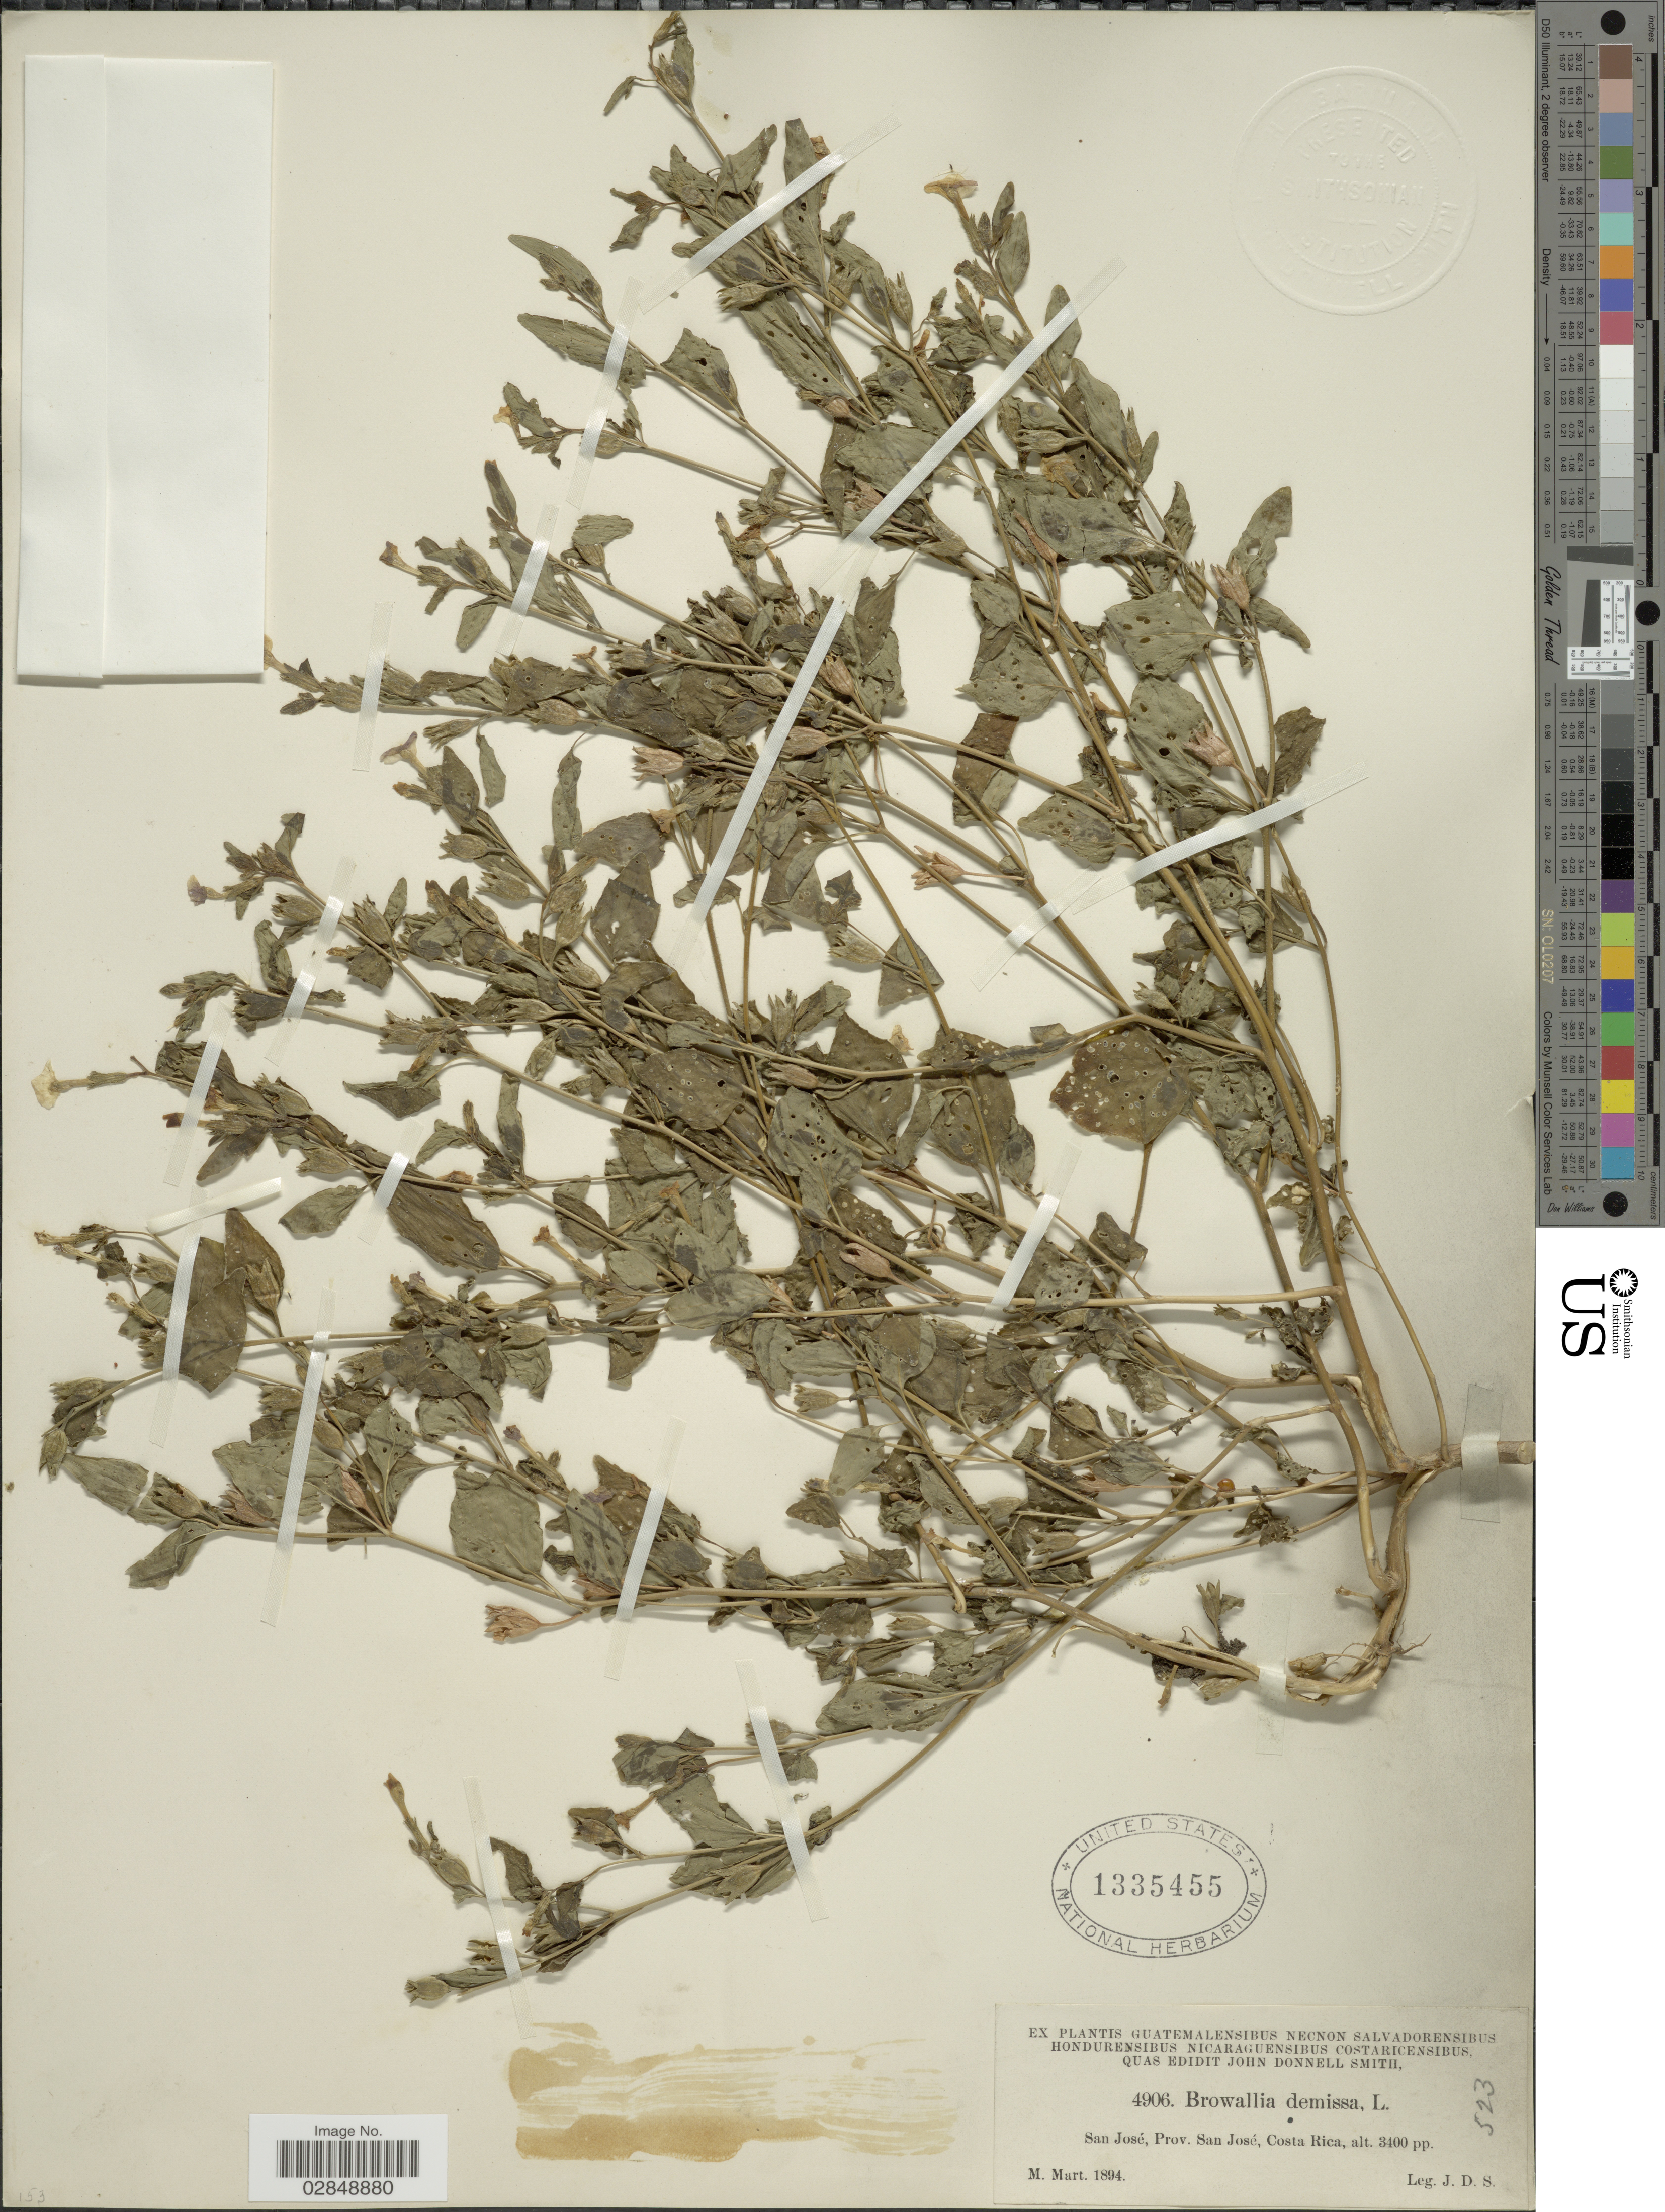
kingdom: Plantae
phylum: Tracheophyta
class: Magnoliopsida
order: Solanales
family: Solanaceae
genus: Browallia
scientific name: Browallia americana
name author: L.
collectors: J. Donnell Smith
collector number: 4906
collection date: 1894-03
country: Costa Rica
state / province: San José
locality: San José.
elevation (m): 1036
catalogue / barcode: US 1335455